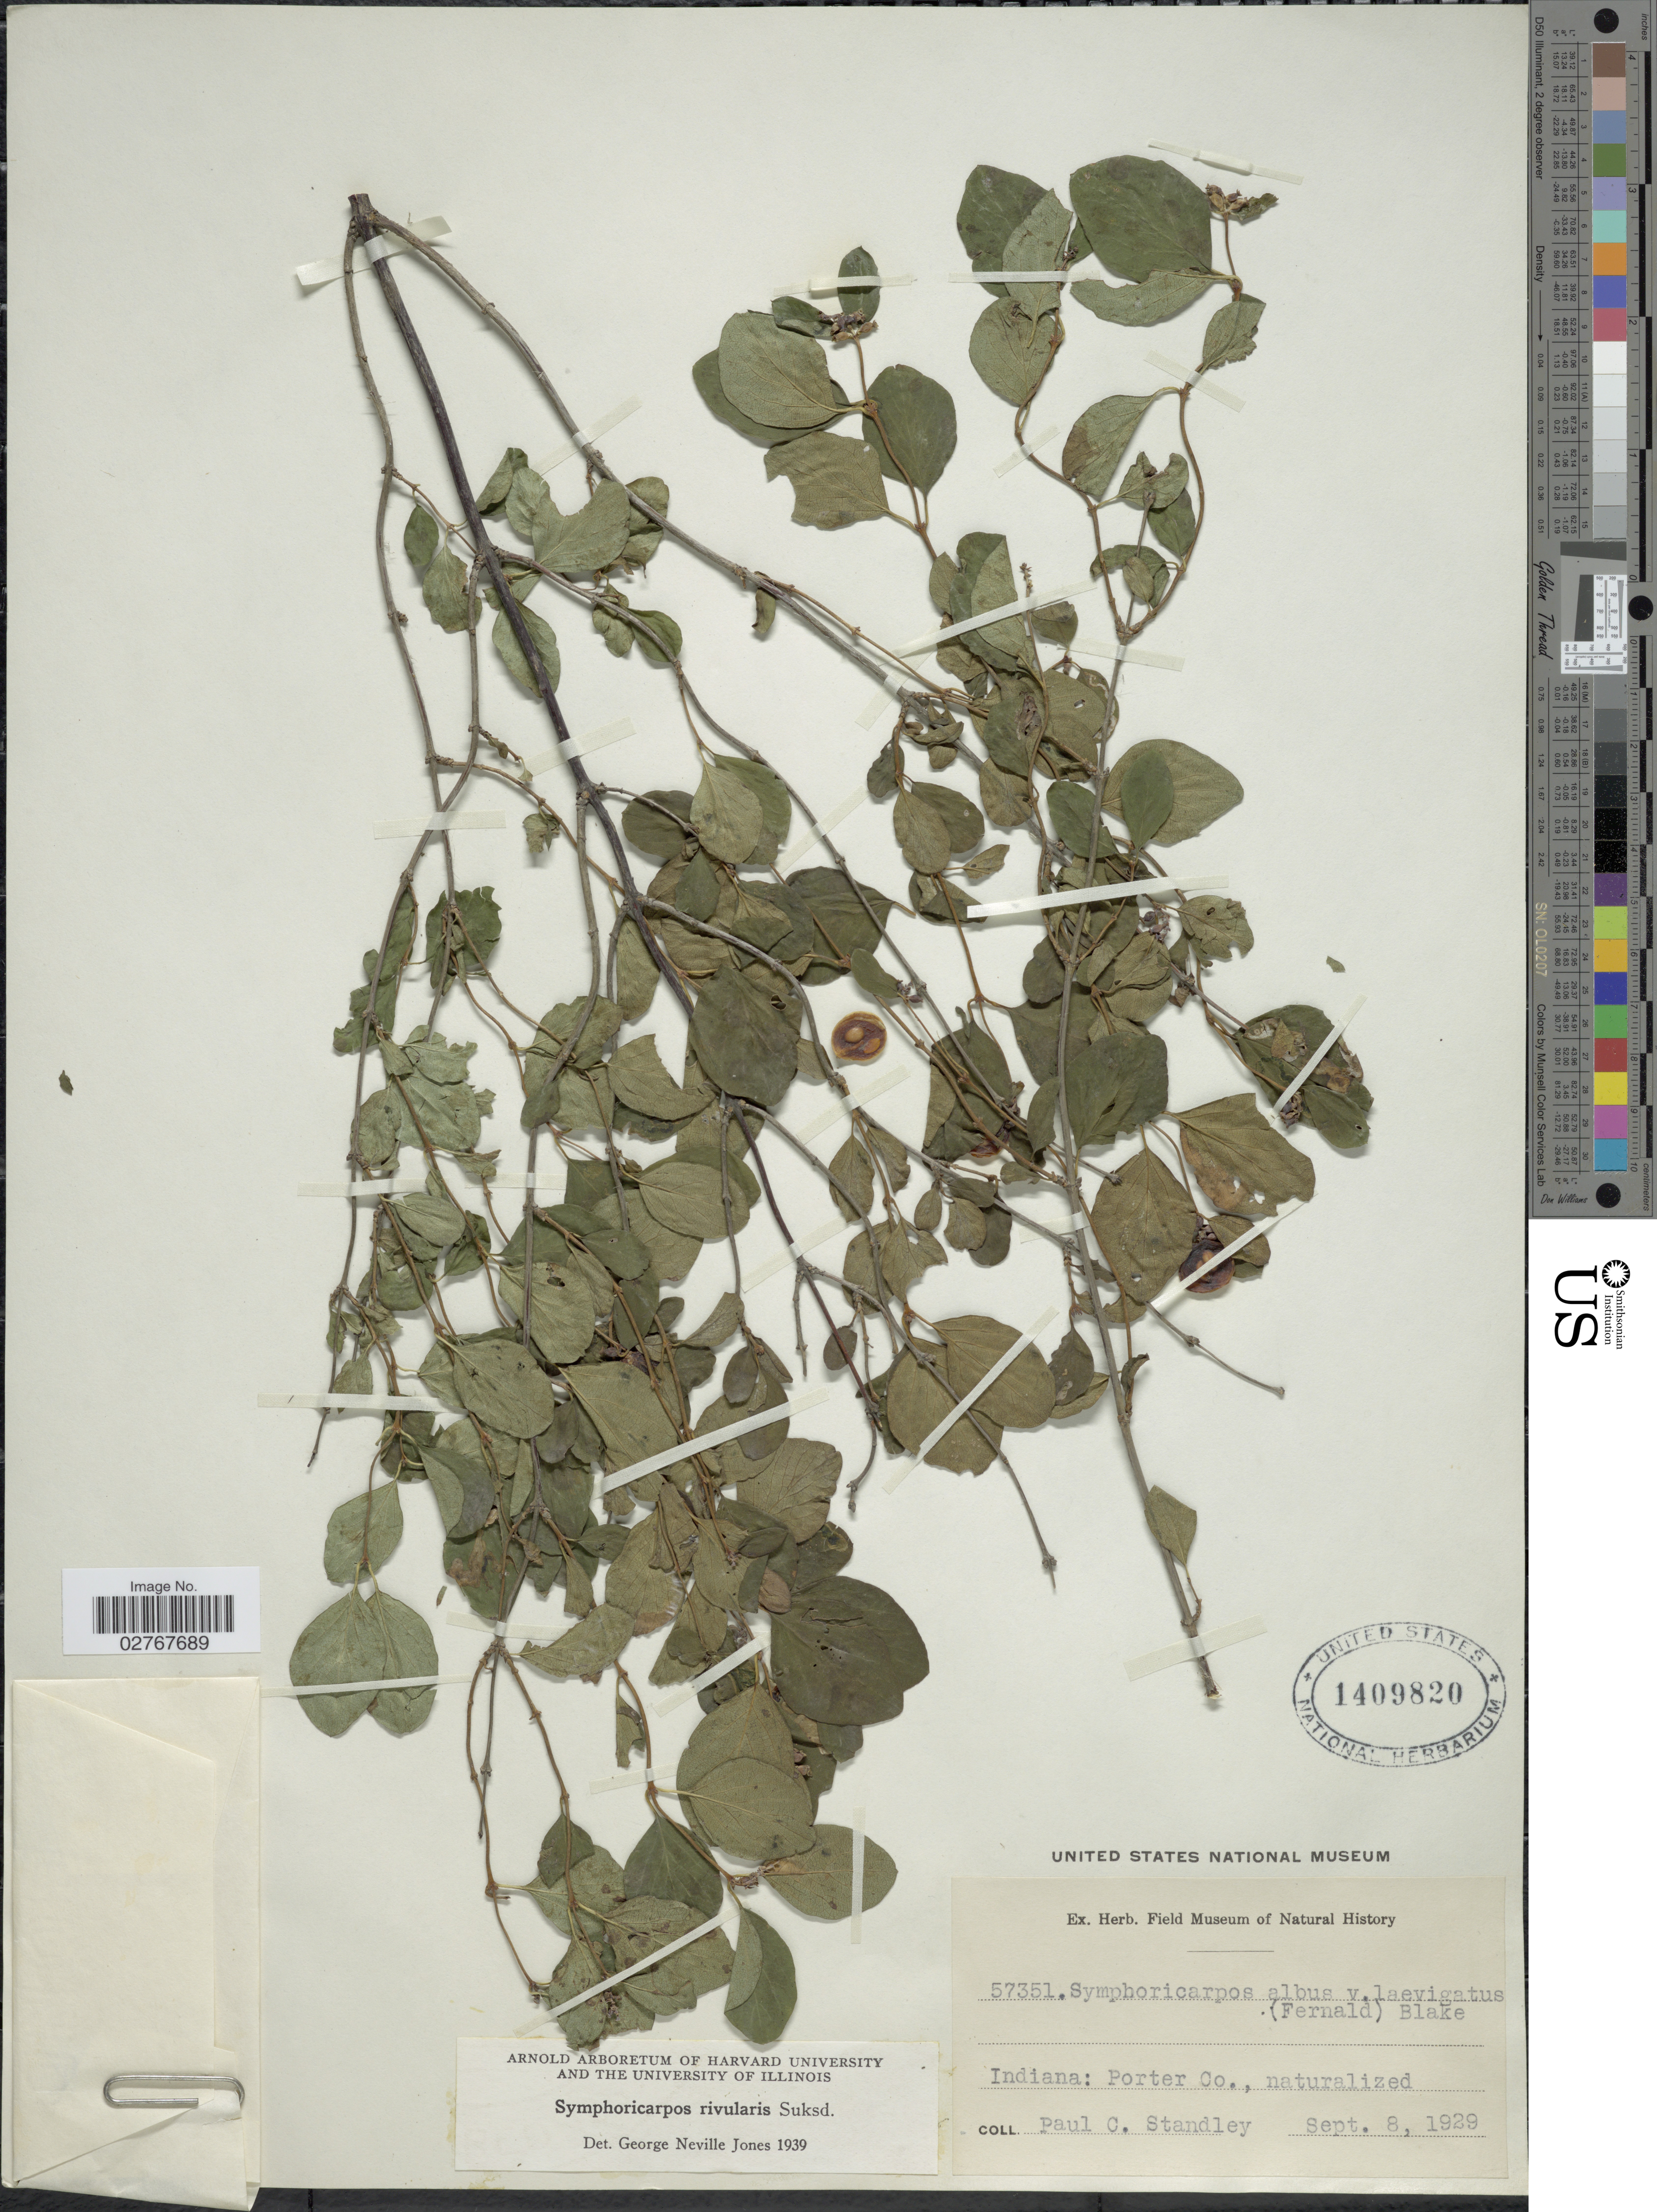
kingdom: Plantae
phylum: Tracheophyta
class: Magnoliopsida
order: Dipsacales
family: Caprifoliaceae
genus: Symphoricarpos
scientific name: Symphoricarpos rivularis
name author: Suksd.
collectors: P. C. Standley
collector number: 57351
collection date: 1929-09-08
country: United States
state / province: Indiana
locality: Porter Co., naturalized.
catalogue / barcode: US 1409820